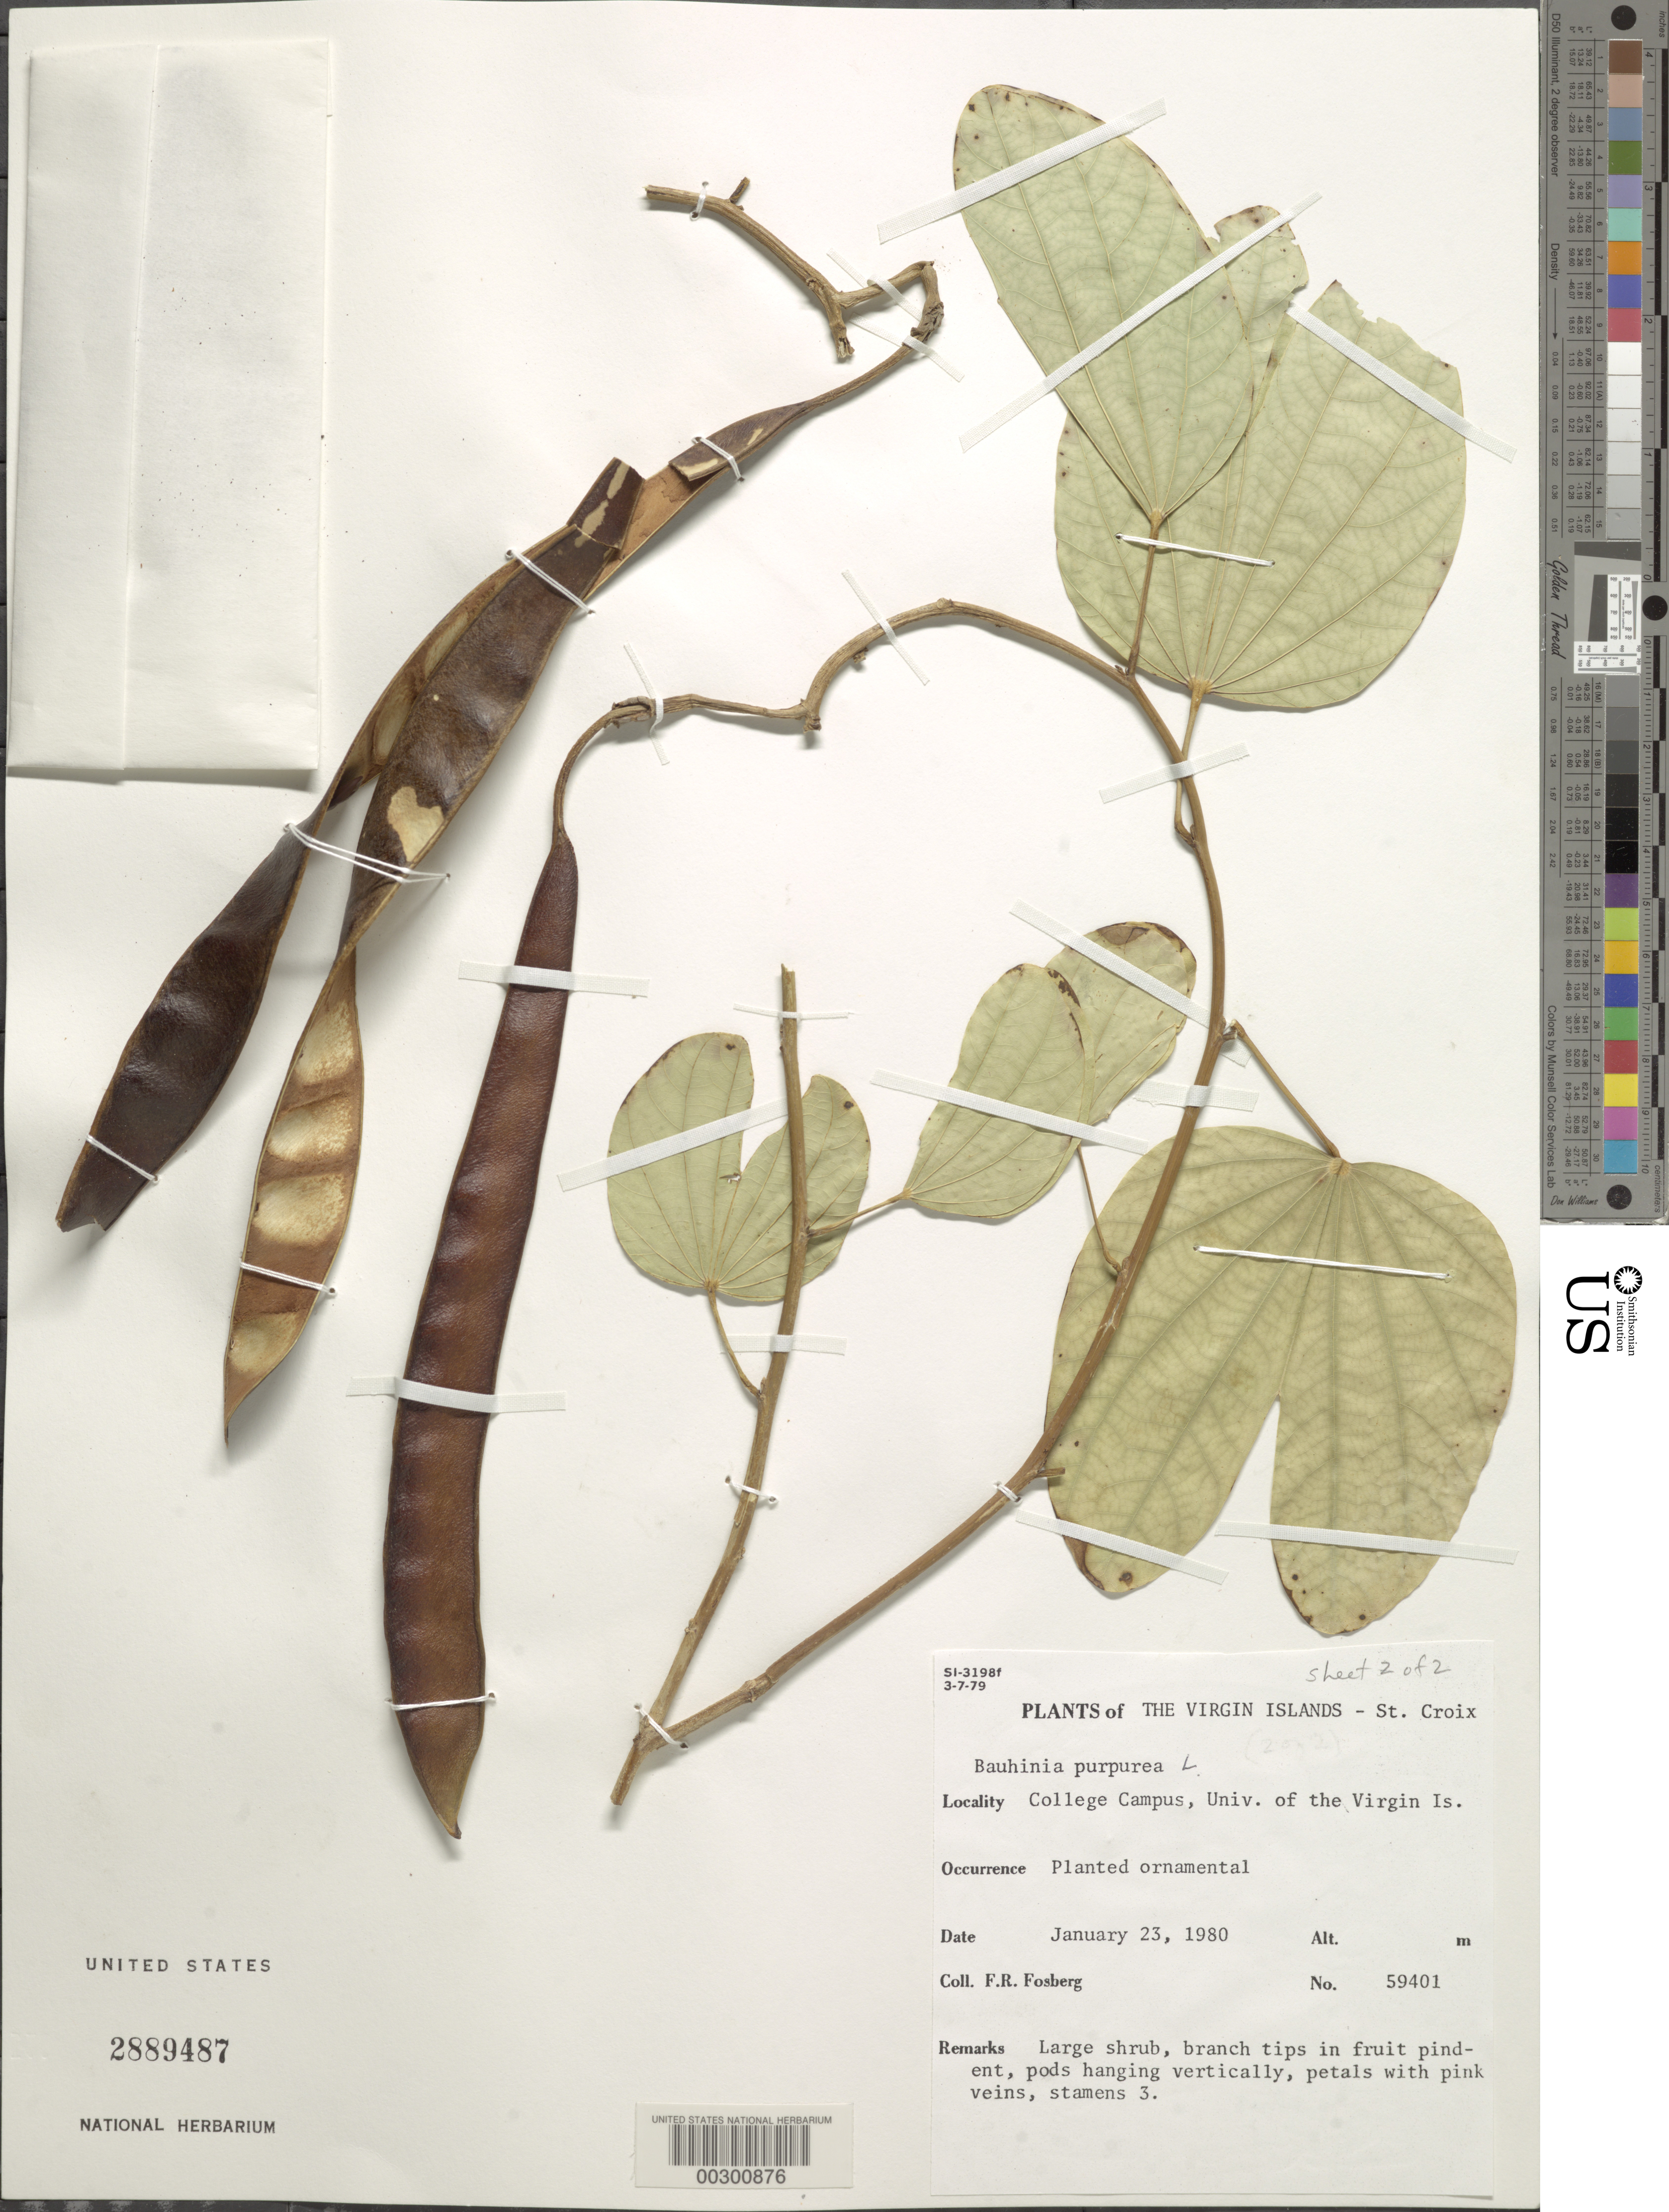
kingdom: Plantae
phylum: Tracheophyta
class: Magnoliopsida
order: Fabales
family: Fabaceae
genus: Bauhinia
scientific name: Bauhinia purpurea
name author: L.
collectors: F. R. Fosberg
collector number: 59401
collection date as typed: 23 Jan 1980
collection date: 1980-01-23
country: U.S. Virgin Islands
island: St. Croix Island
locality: College campus, univ. of virgin is.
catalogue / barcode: US 2889487